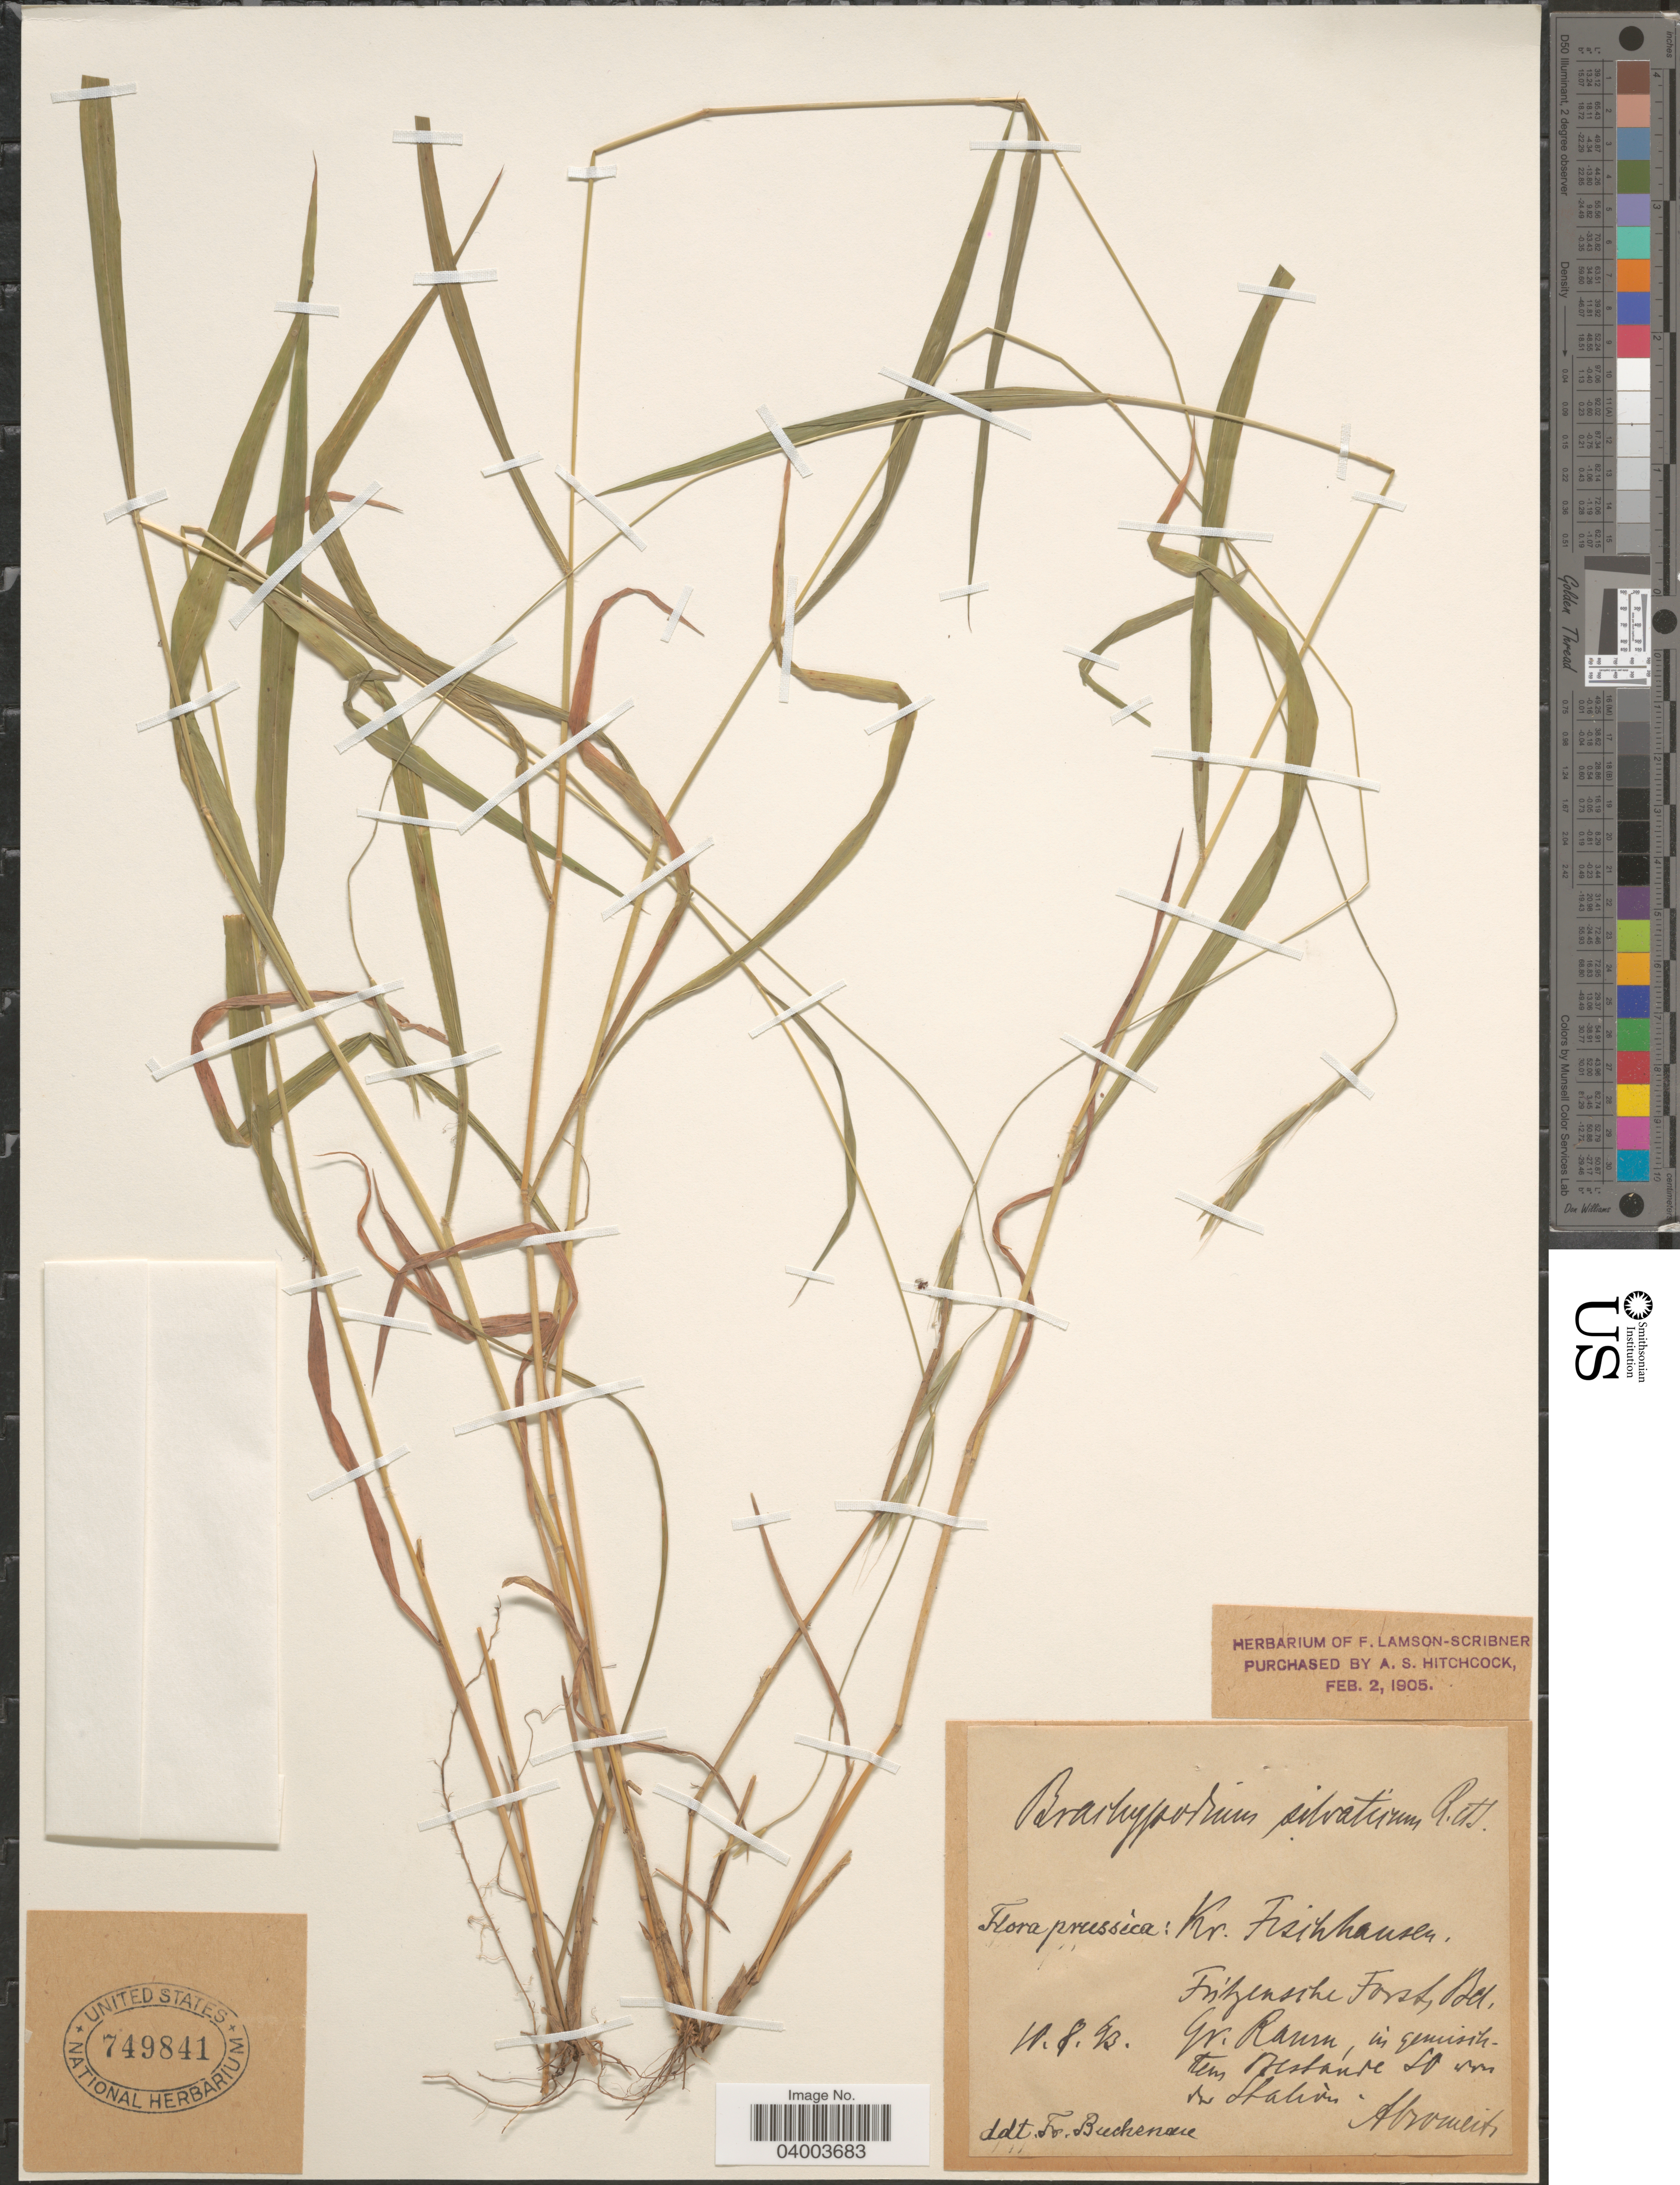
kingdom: Plantae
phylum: Tracheophyta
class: Liliopsida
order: Poales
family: Poaceae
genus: Brachypodium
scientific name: Brachypodium sylvaticum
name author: (Huds.) P. Beauv.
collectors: Szovits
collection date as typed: Transcribed d/m/y: 18/8/93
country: Russian Federation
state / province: Kaliningrad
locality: Flora Prussica: Kr. Fischhausen. Fritzensche Forst, Bel.. Gr. Raurn.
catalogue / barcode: US 749841